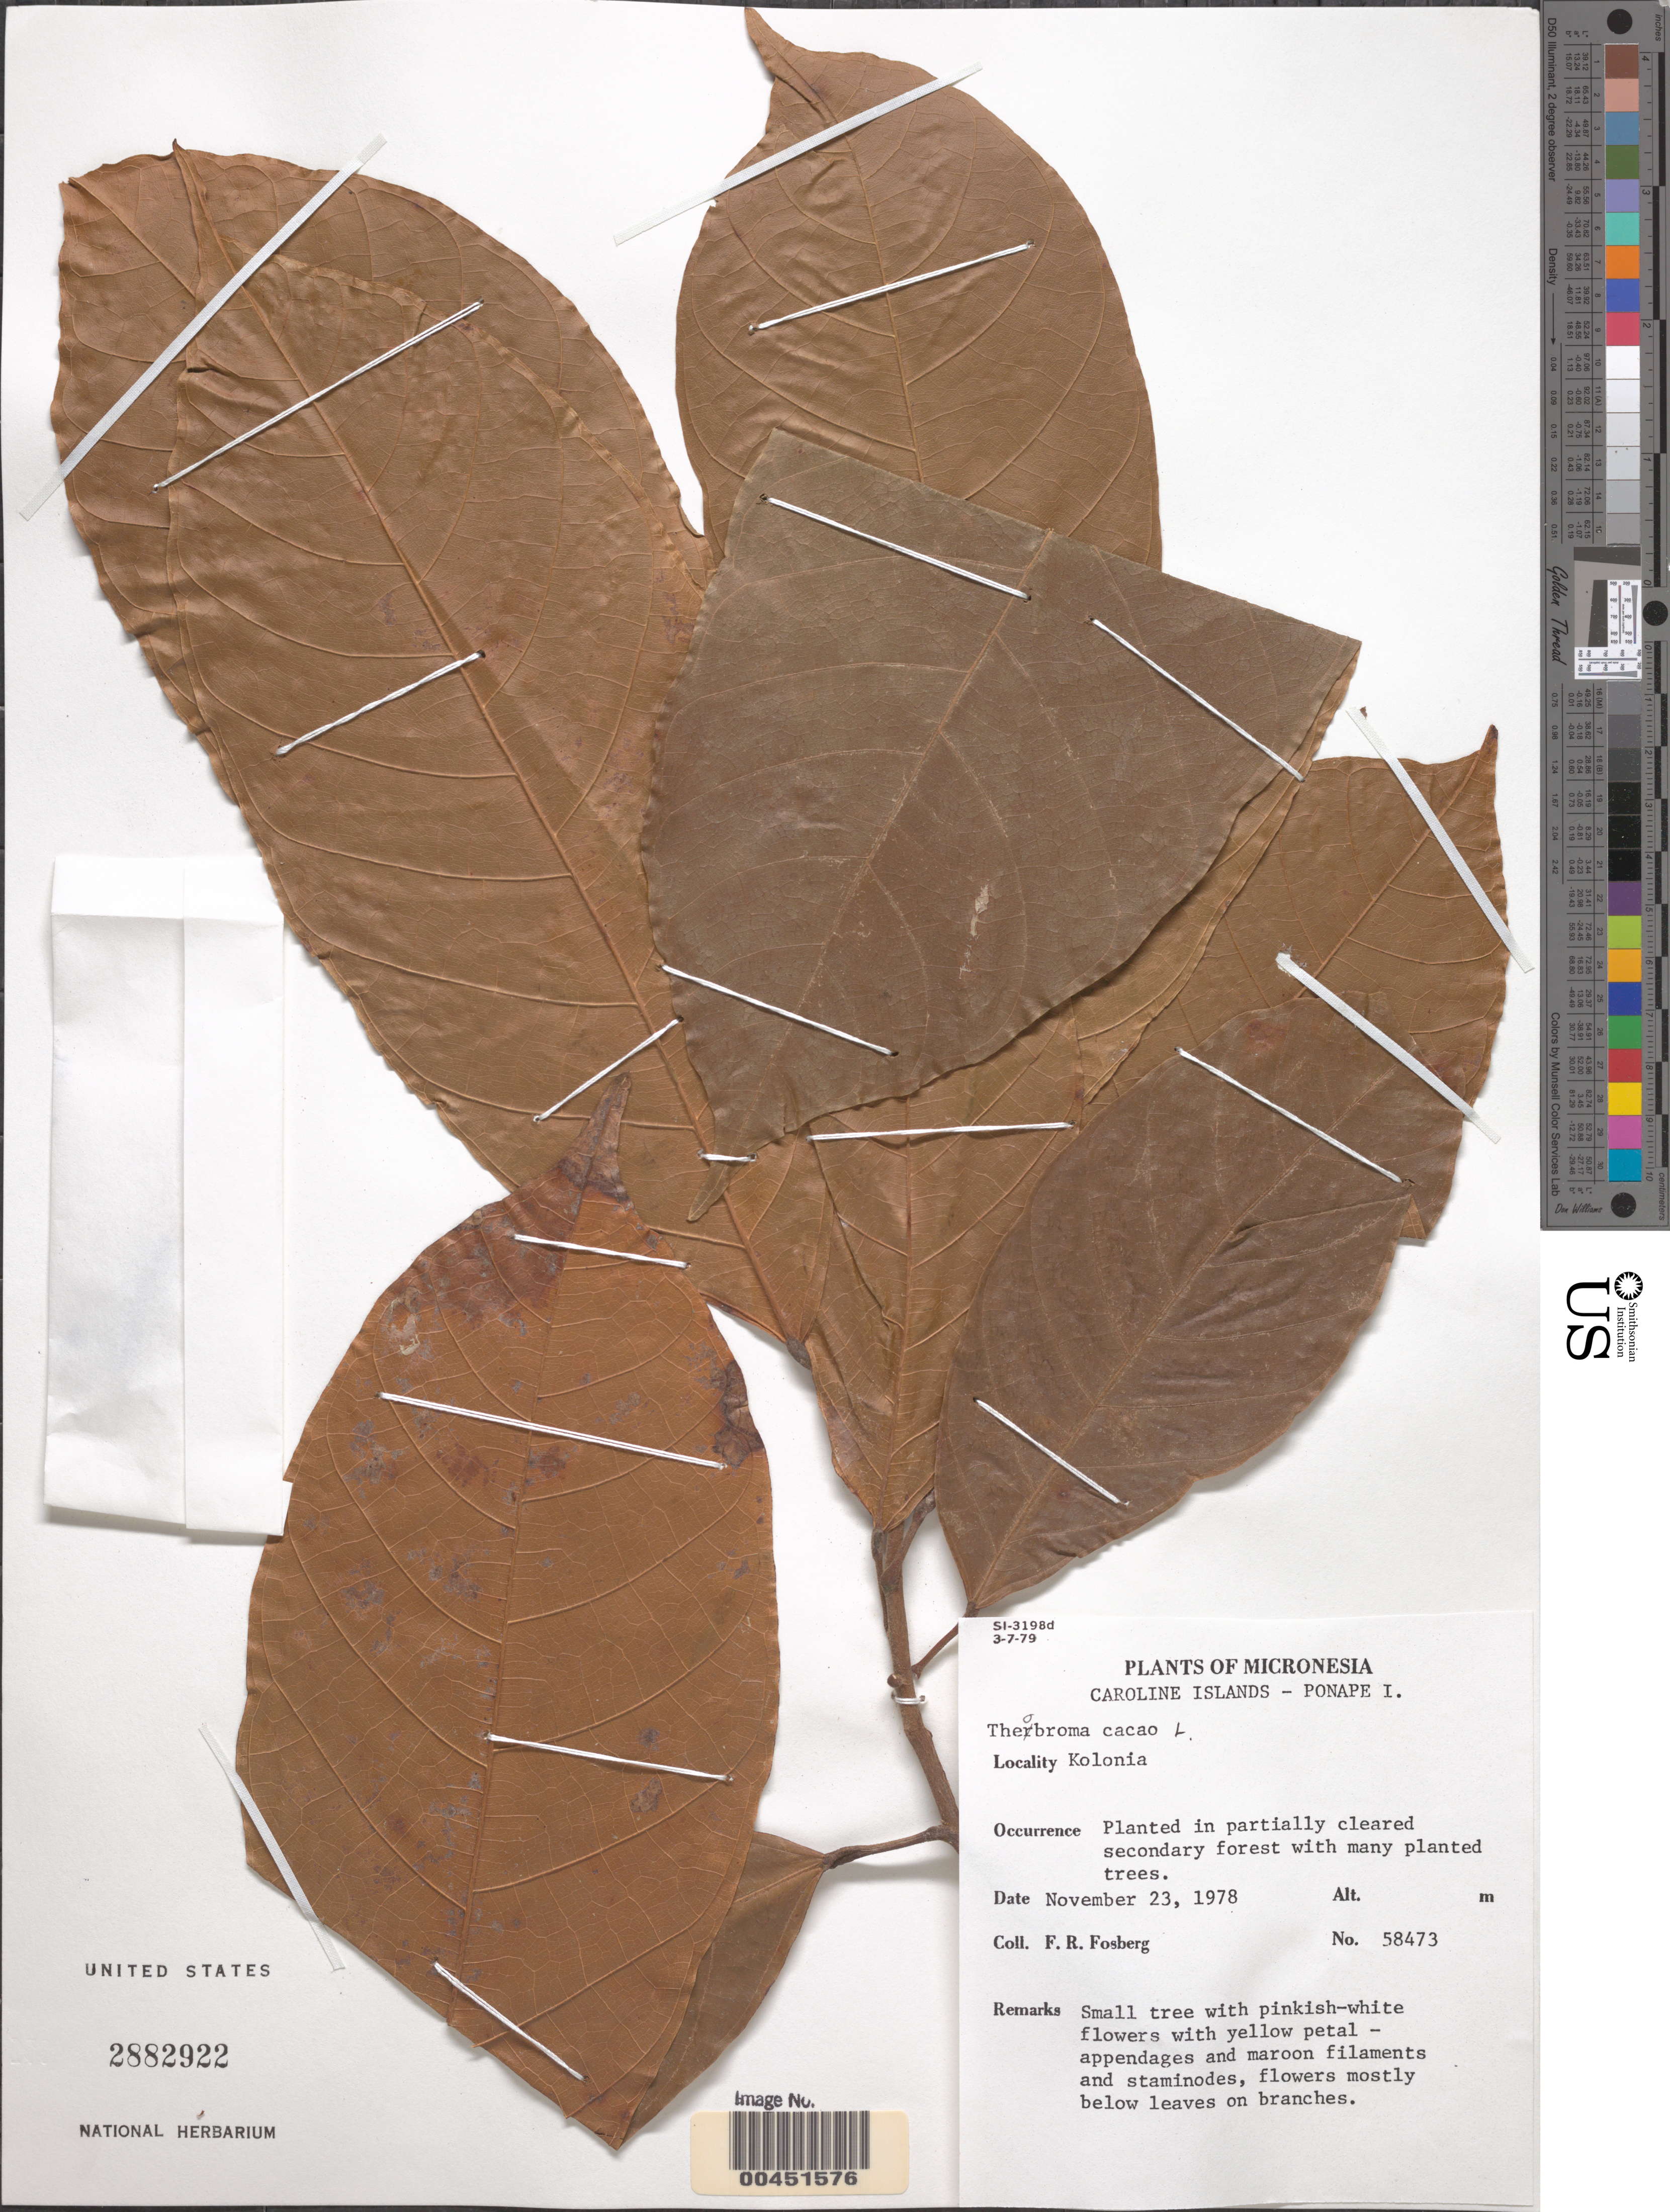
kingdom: Plantae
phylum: Tracheophyta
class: Magnoliopsida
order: Malvales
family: Malvaceae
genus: Theobroma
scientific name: Theobroma cacao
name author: L.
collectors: F. R. Fosberg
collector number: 58473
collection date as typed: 23 Nov 1978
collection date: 1978-11-23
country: Micronesia, Federated States of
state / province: Pohnpei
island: Pohnpei [Ponape]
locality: Kolonia. [Pohnpei = Ponape]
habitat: Planted in partially cleared secondary forest with many planted trees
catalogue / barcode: US 2882922